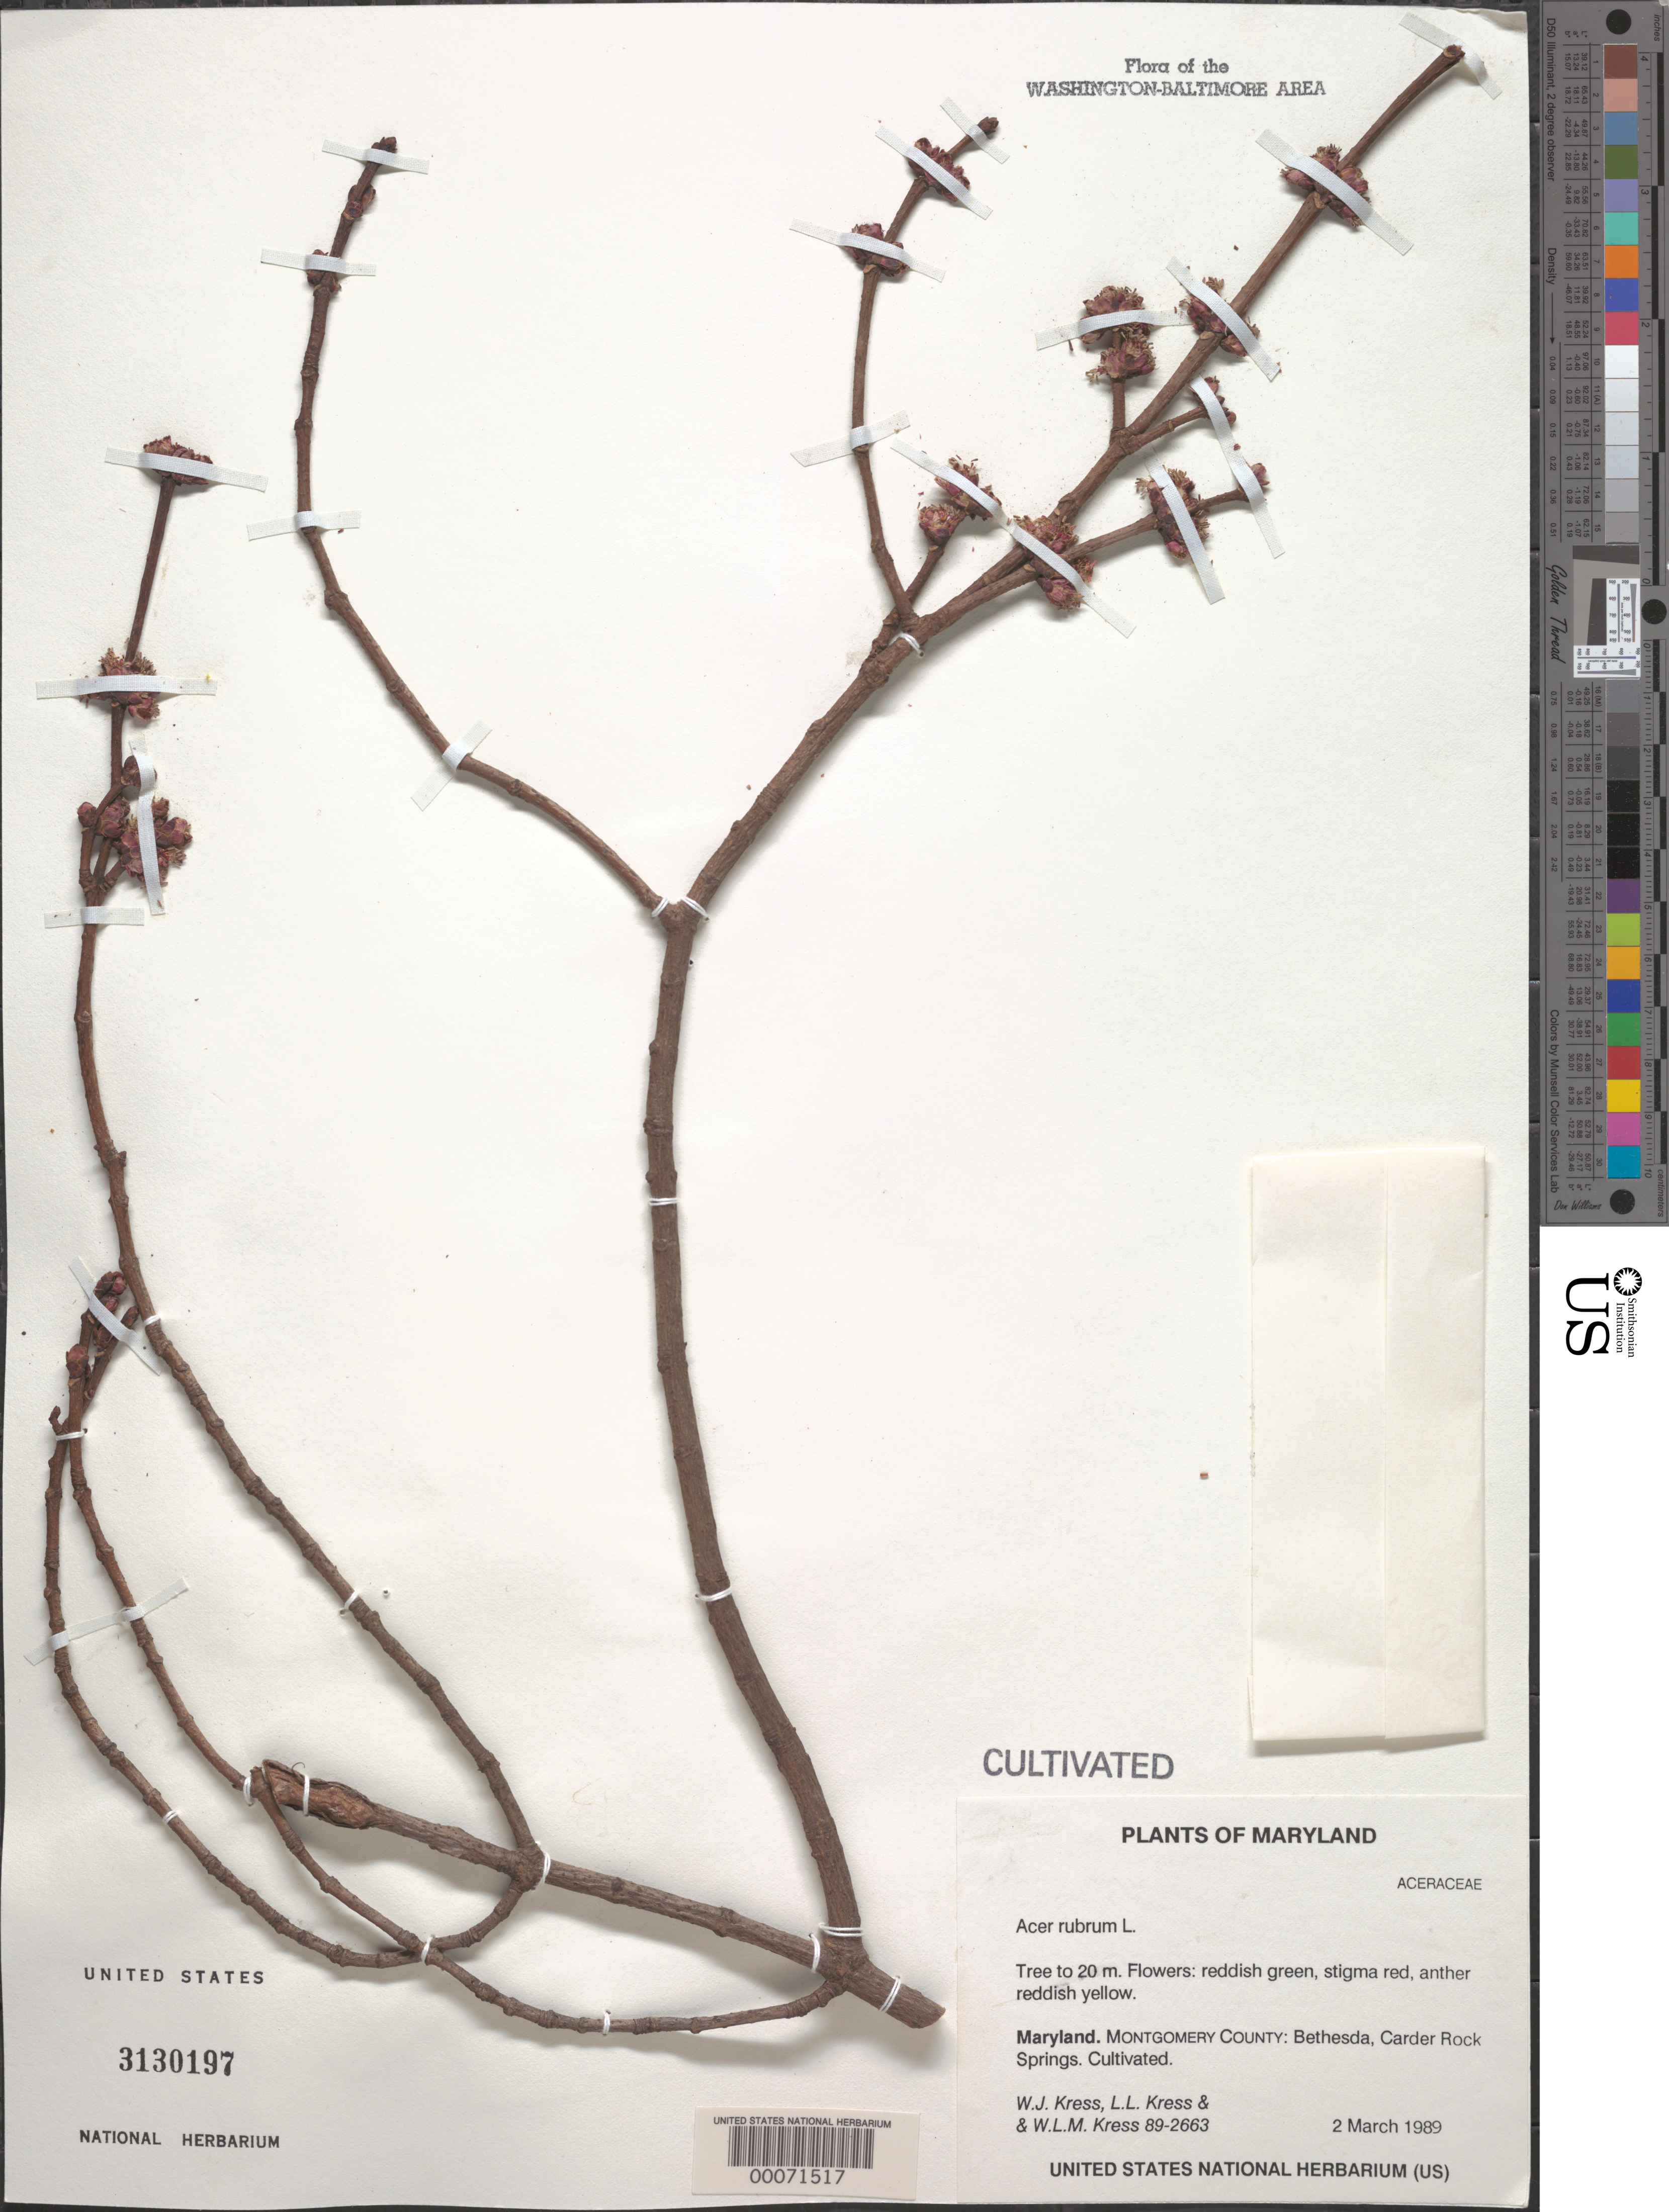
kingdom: Plantae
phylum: Tracheophyta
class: Magnoliopsida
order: Sapindales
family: Sapindaceae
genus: Acer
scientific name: Acer rubrum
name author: L.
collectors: W. J. Kress, L. L. Kress & W. L. M. Kress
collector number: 89-2663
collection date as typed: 02 Mar 1989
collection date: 1989-03-02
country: United States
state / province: Maryland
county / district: Montgomery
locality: Bethesda, Carderock Springs C. & O. Canal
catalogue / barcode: US 3130197